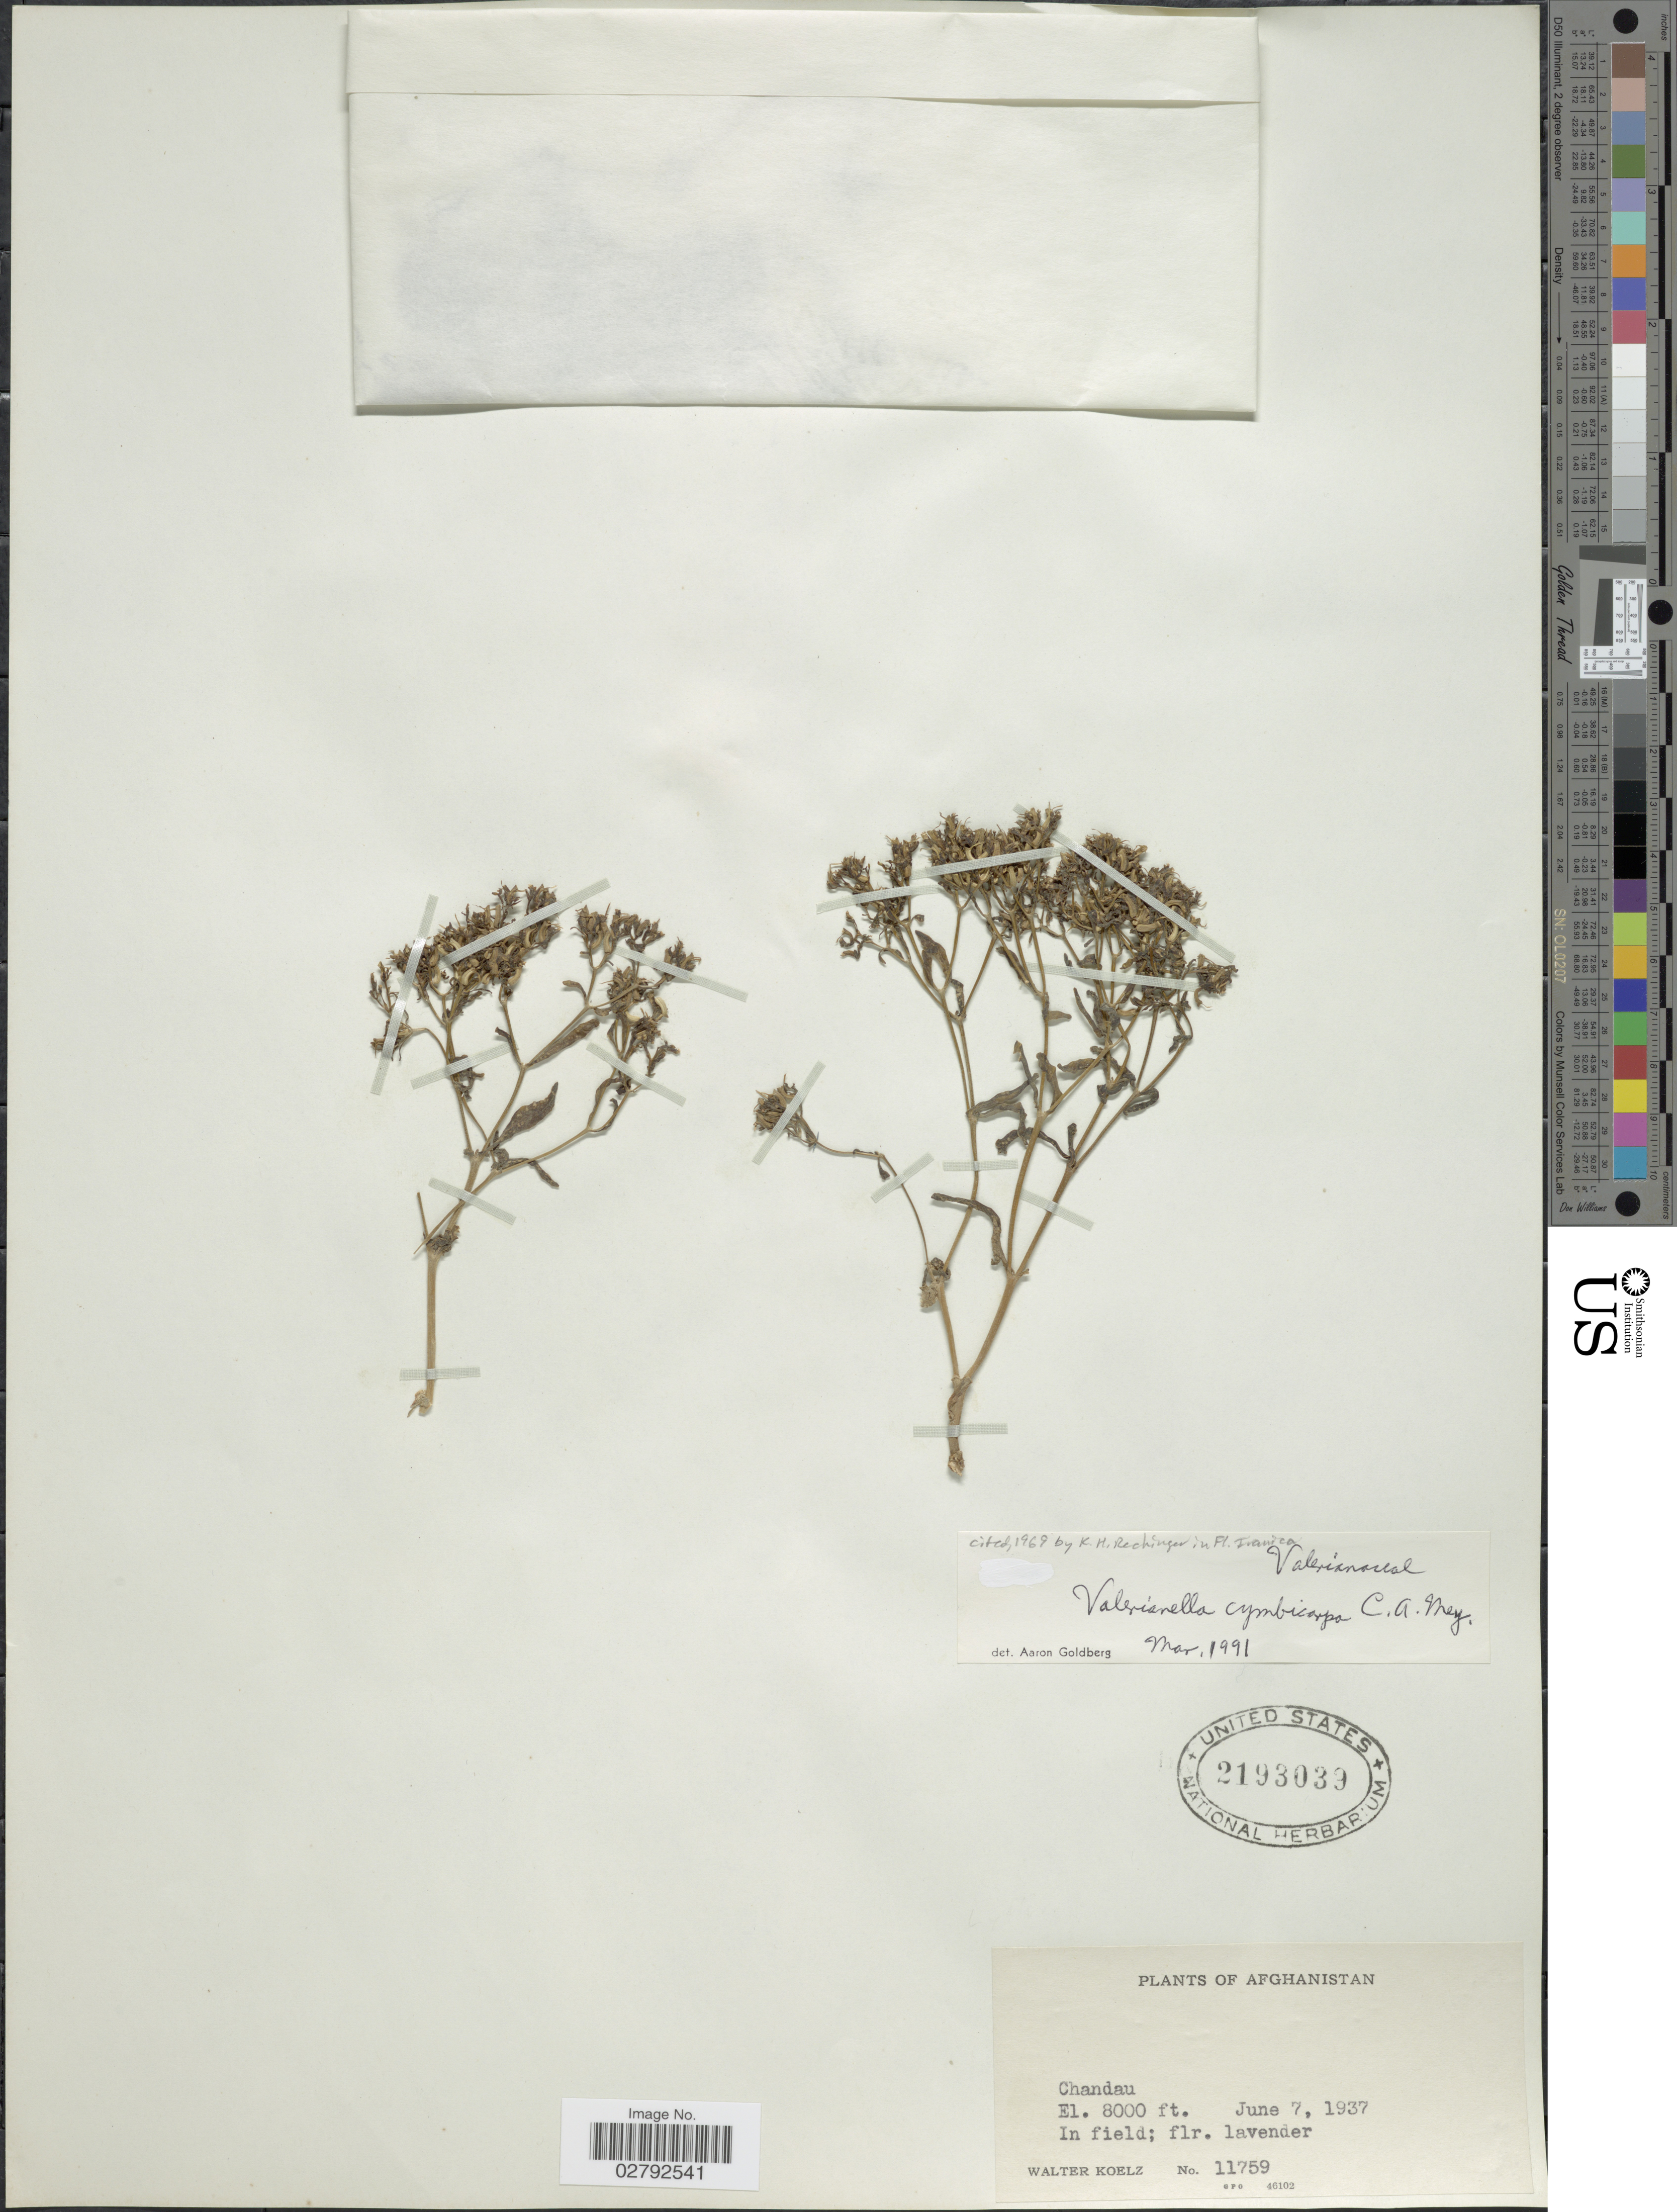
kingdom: Plantae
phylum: Tracheophyta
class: Magnoliopsida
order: Dipsacales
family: Caprifoliaceae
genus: Valerianella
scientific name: Valerianella cymbocarpa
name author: C.A. Mey.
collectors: W. N. Koelz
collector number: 11759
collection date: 1937-06-07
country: Afghanistan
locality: Chandau.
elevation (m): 2438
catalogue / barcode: US 2193039